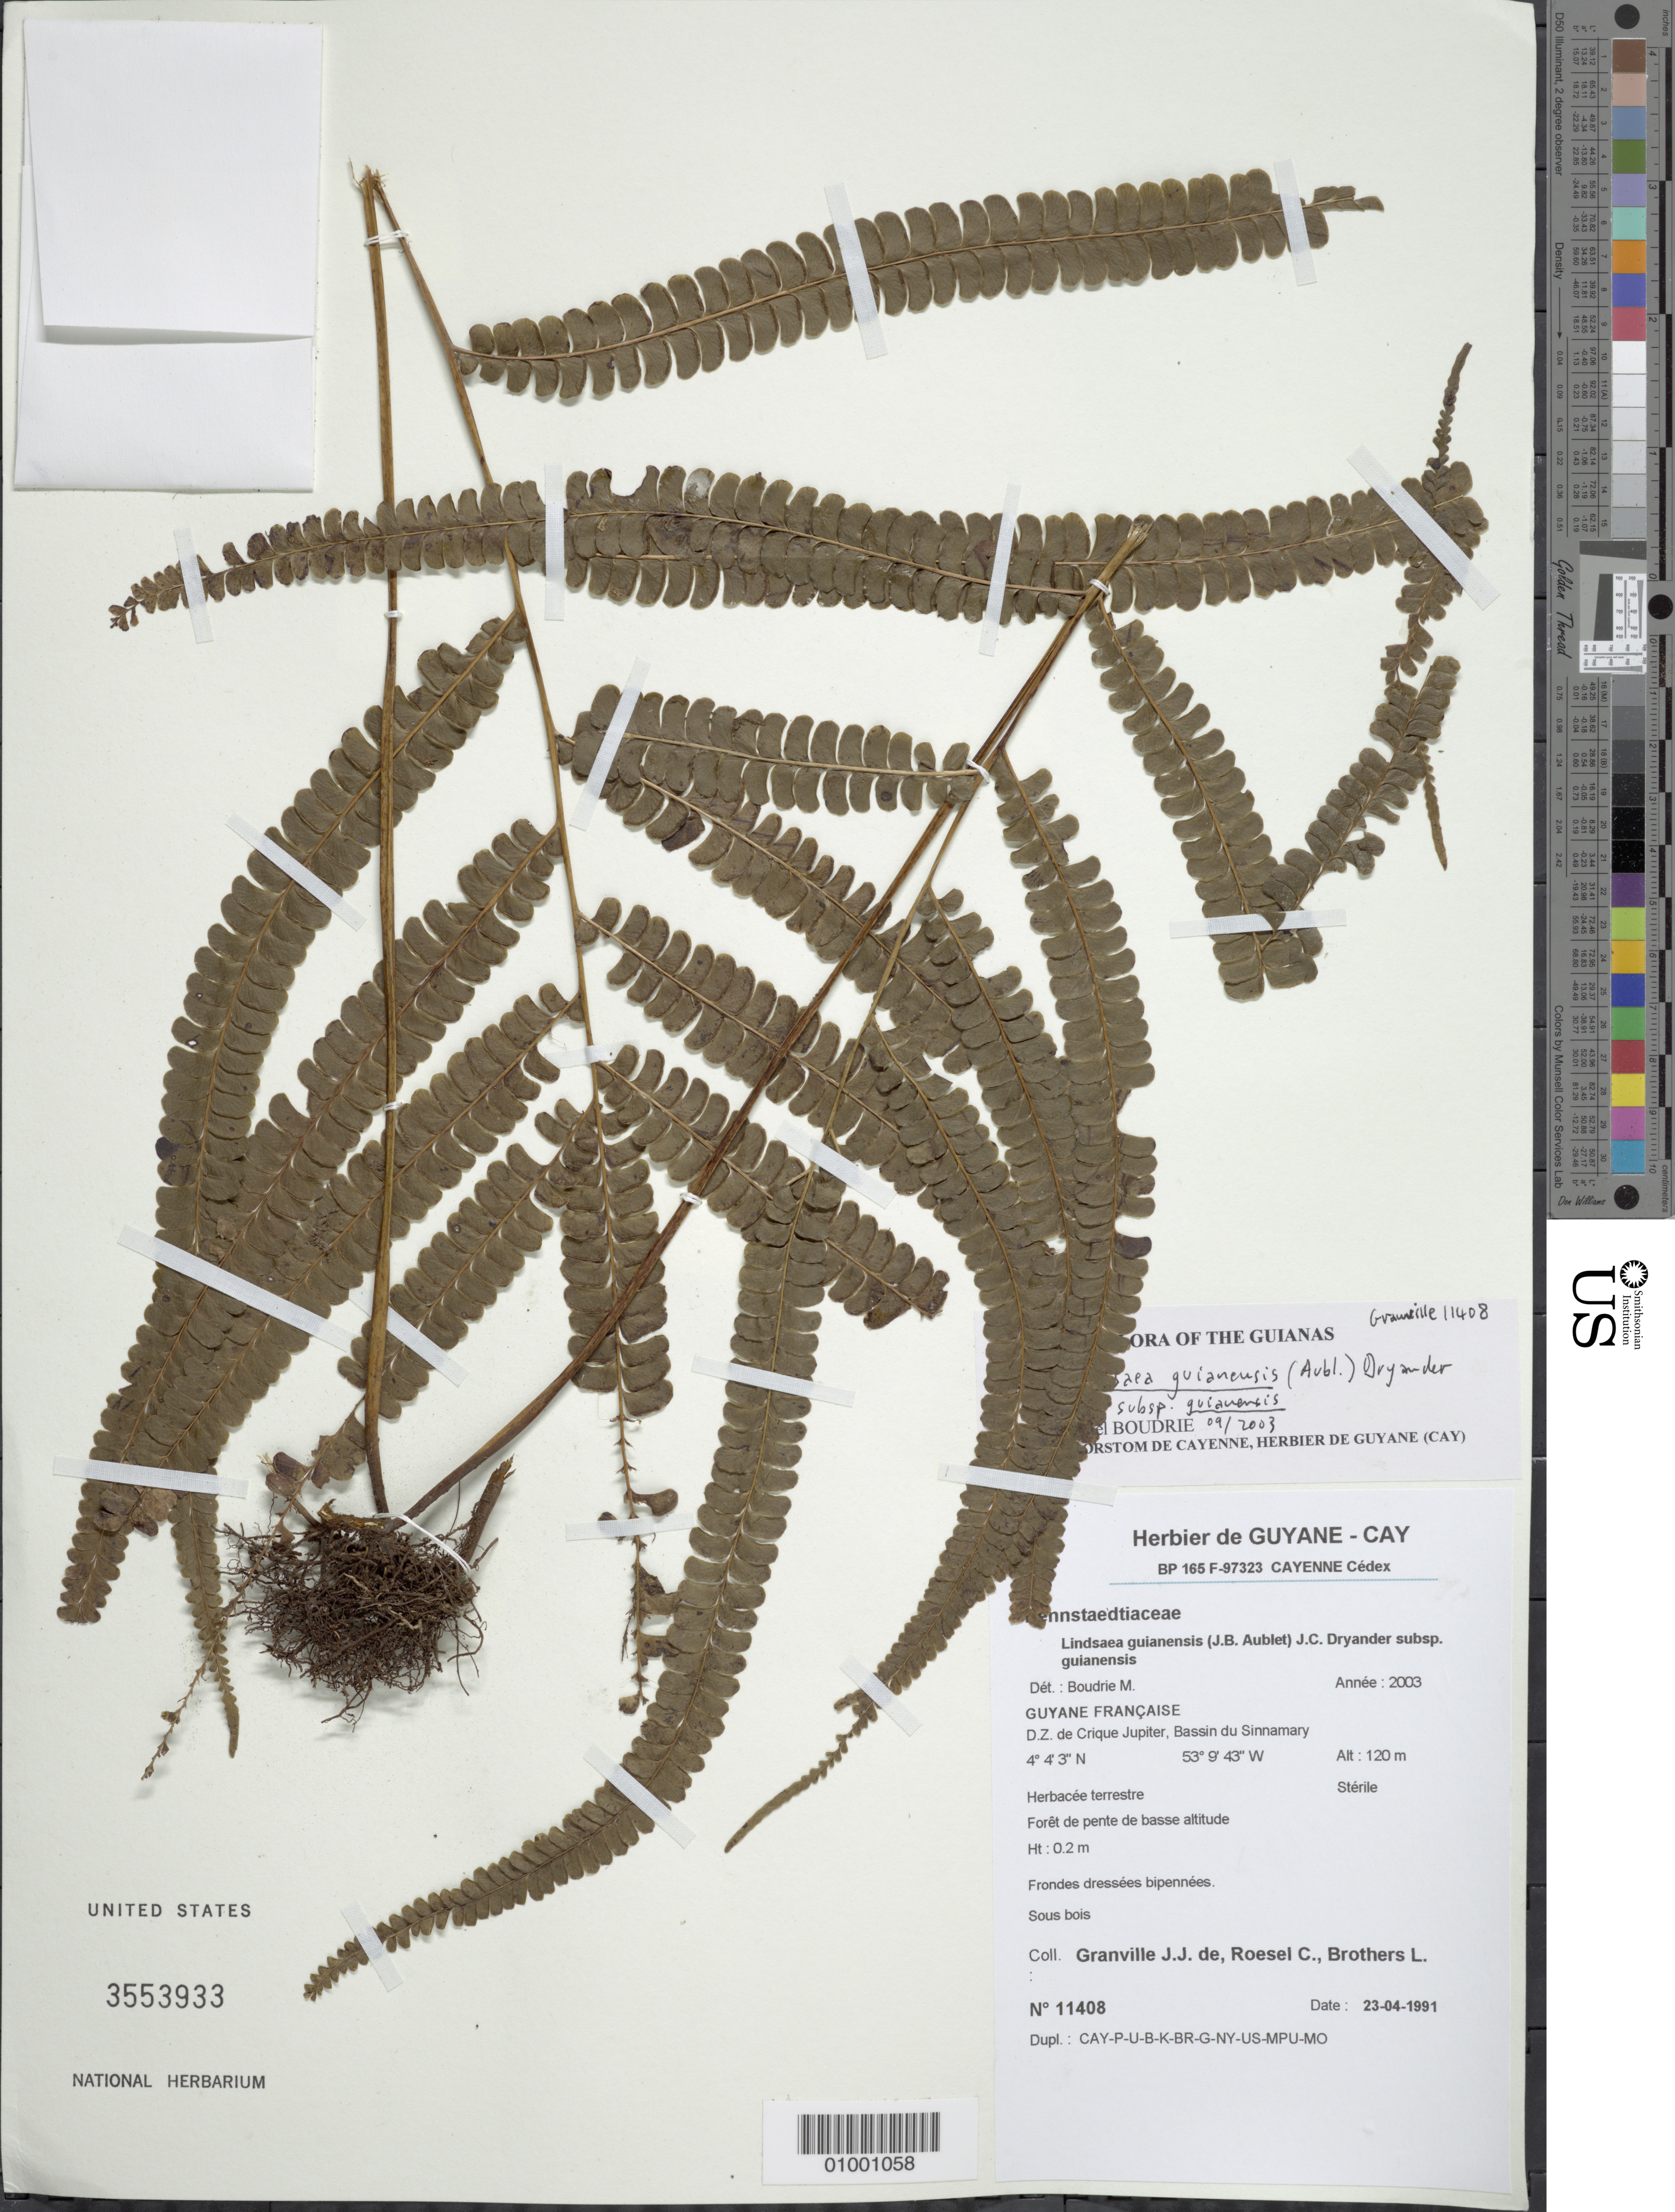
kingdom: Plantae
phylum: Tracheophyta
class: Polypodiopsida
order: Polypodiales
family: Lindsaeaceae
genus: Lindsaea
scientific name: Lindsaea guianensis subsp. guianensis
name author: (Aubl.) Dryand.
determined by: Boudrie, M.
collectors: J.-J. de Granville, C. S. Roesel & L. Brothers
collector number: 11408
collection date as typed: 23-Apr-91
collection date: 1991-04-23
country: French Guiana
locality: D.Z. de Crique Jupiter, Bassin du Sinnamary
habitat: Forêt de pente de basse altitude; sous bois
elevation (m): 120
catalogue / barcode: US 3553933